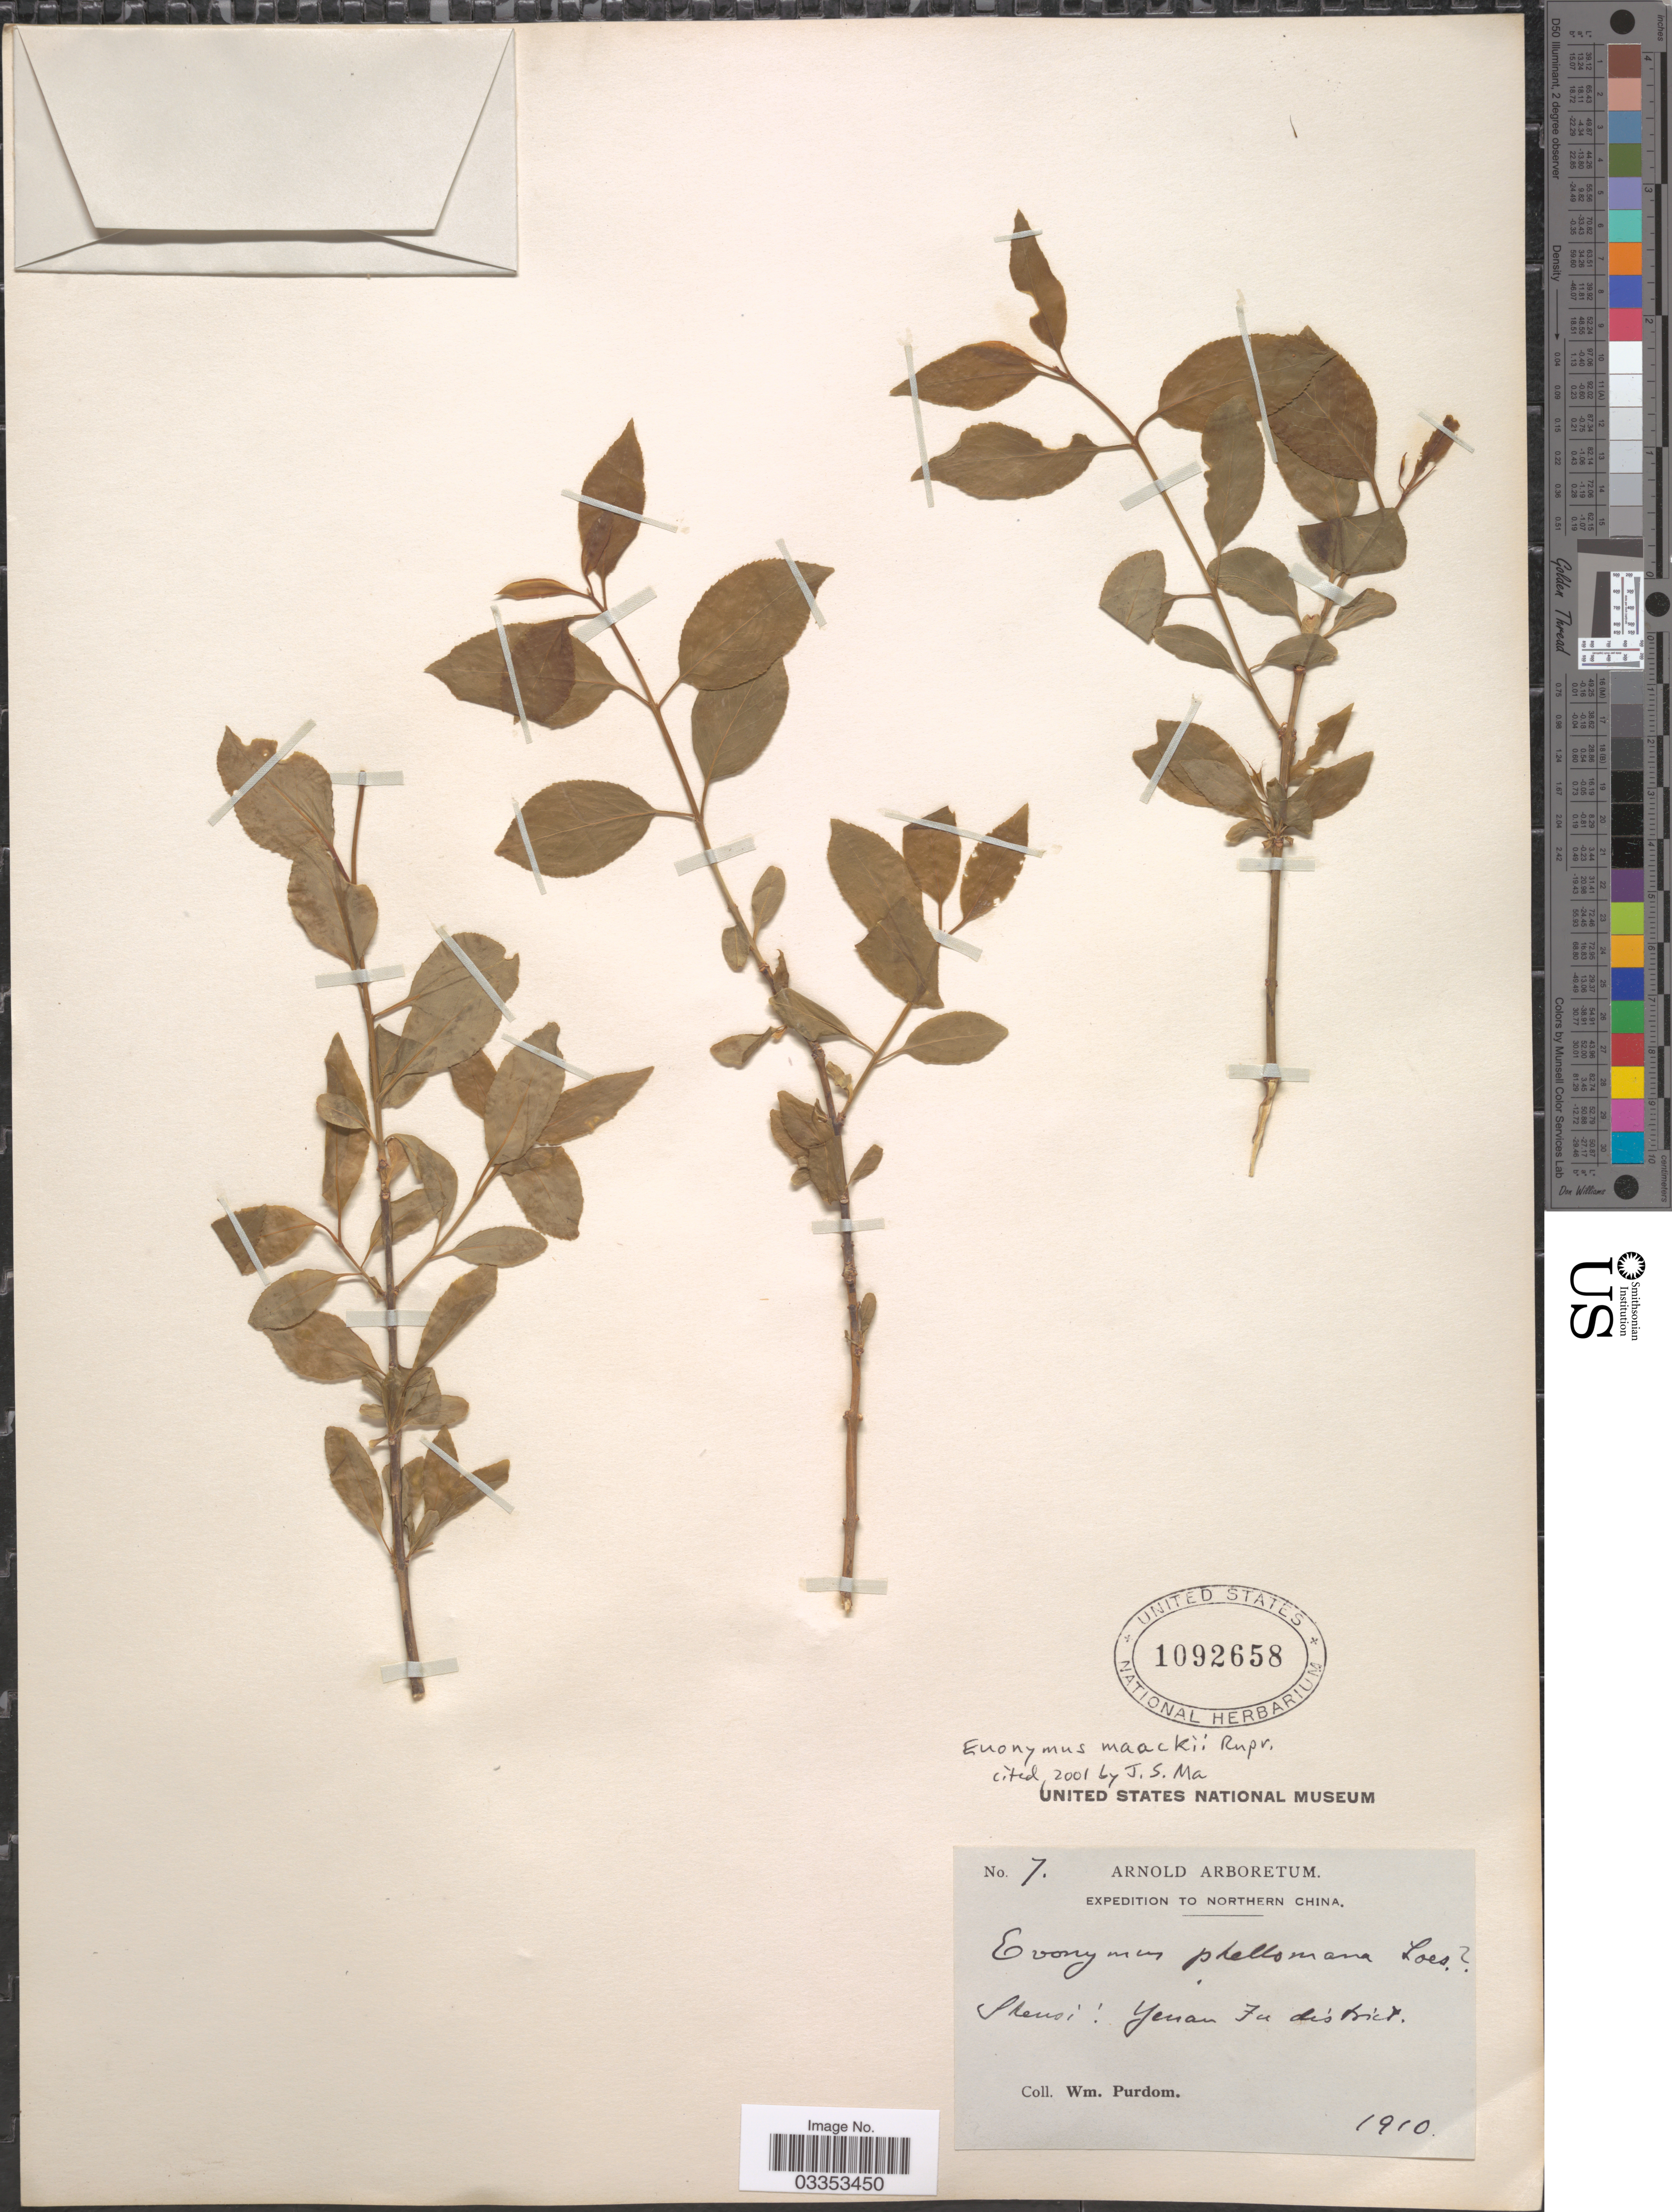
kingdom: Plantae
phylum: Tracheophyta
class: Magnoliopsida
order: Celastrales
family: Celastraceae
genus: Euonymus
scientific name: Euonymus maackii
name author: Rupr.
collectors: W. Purdom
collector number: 7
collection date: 1910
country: China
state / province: Shaanxi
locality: Northern China. Shensi: Yenan [interpreted] Fu district.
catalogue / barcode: US 1092658